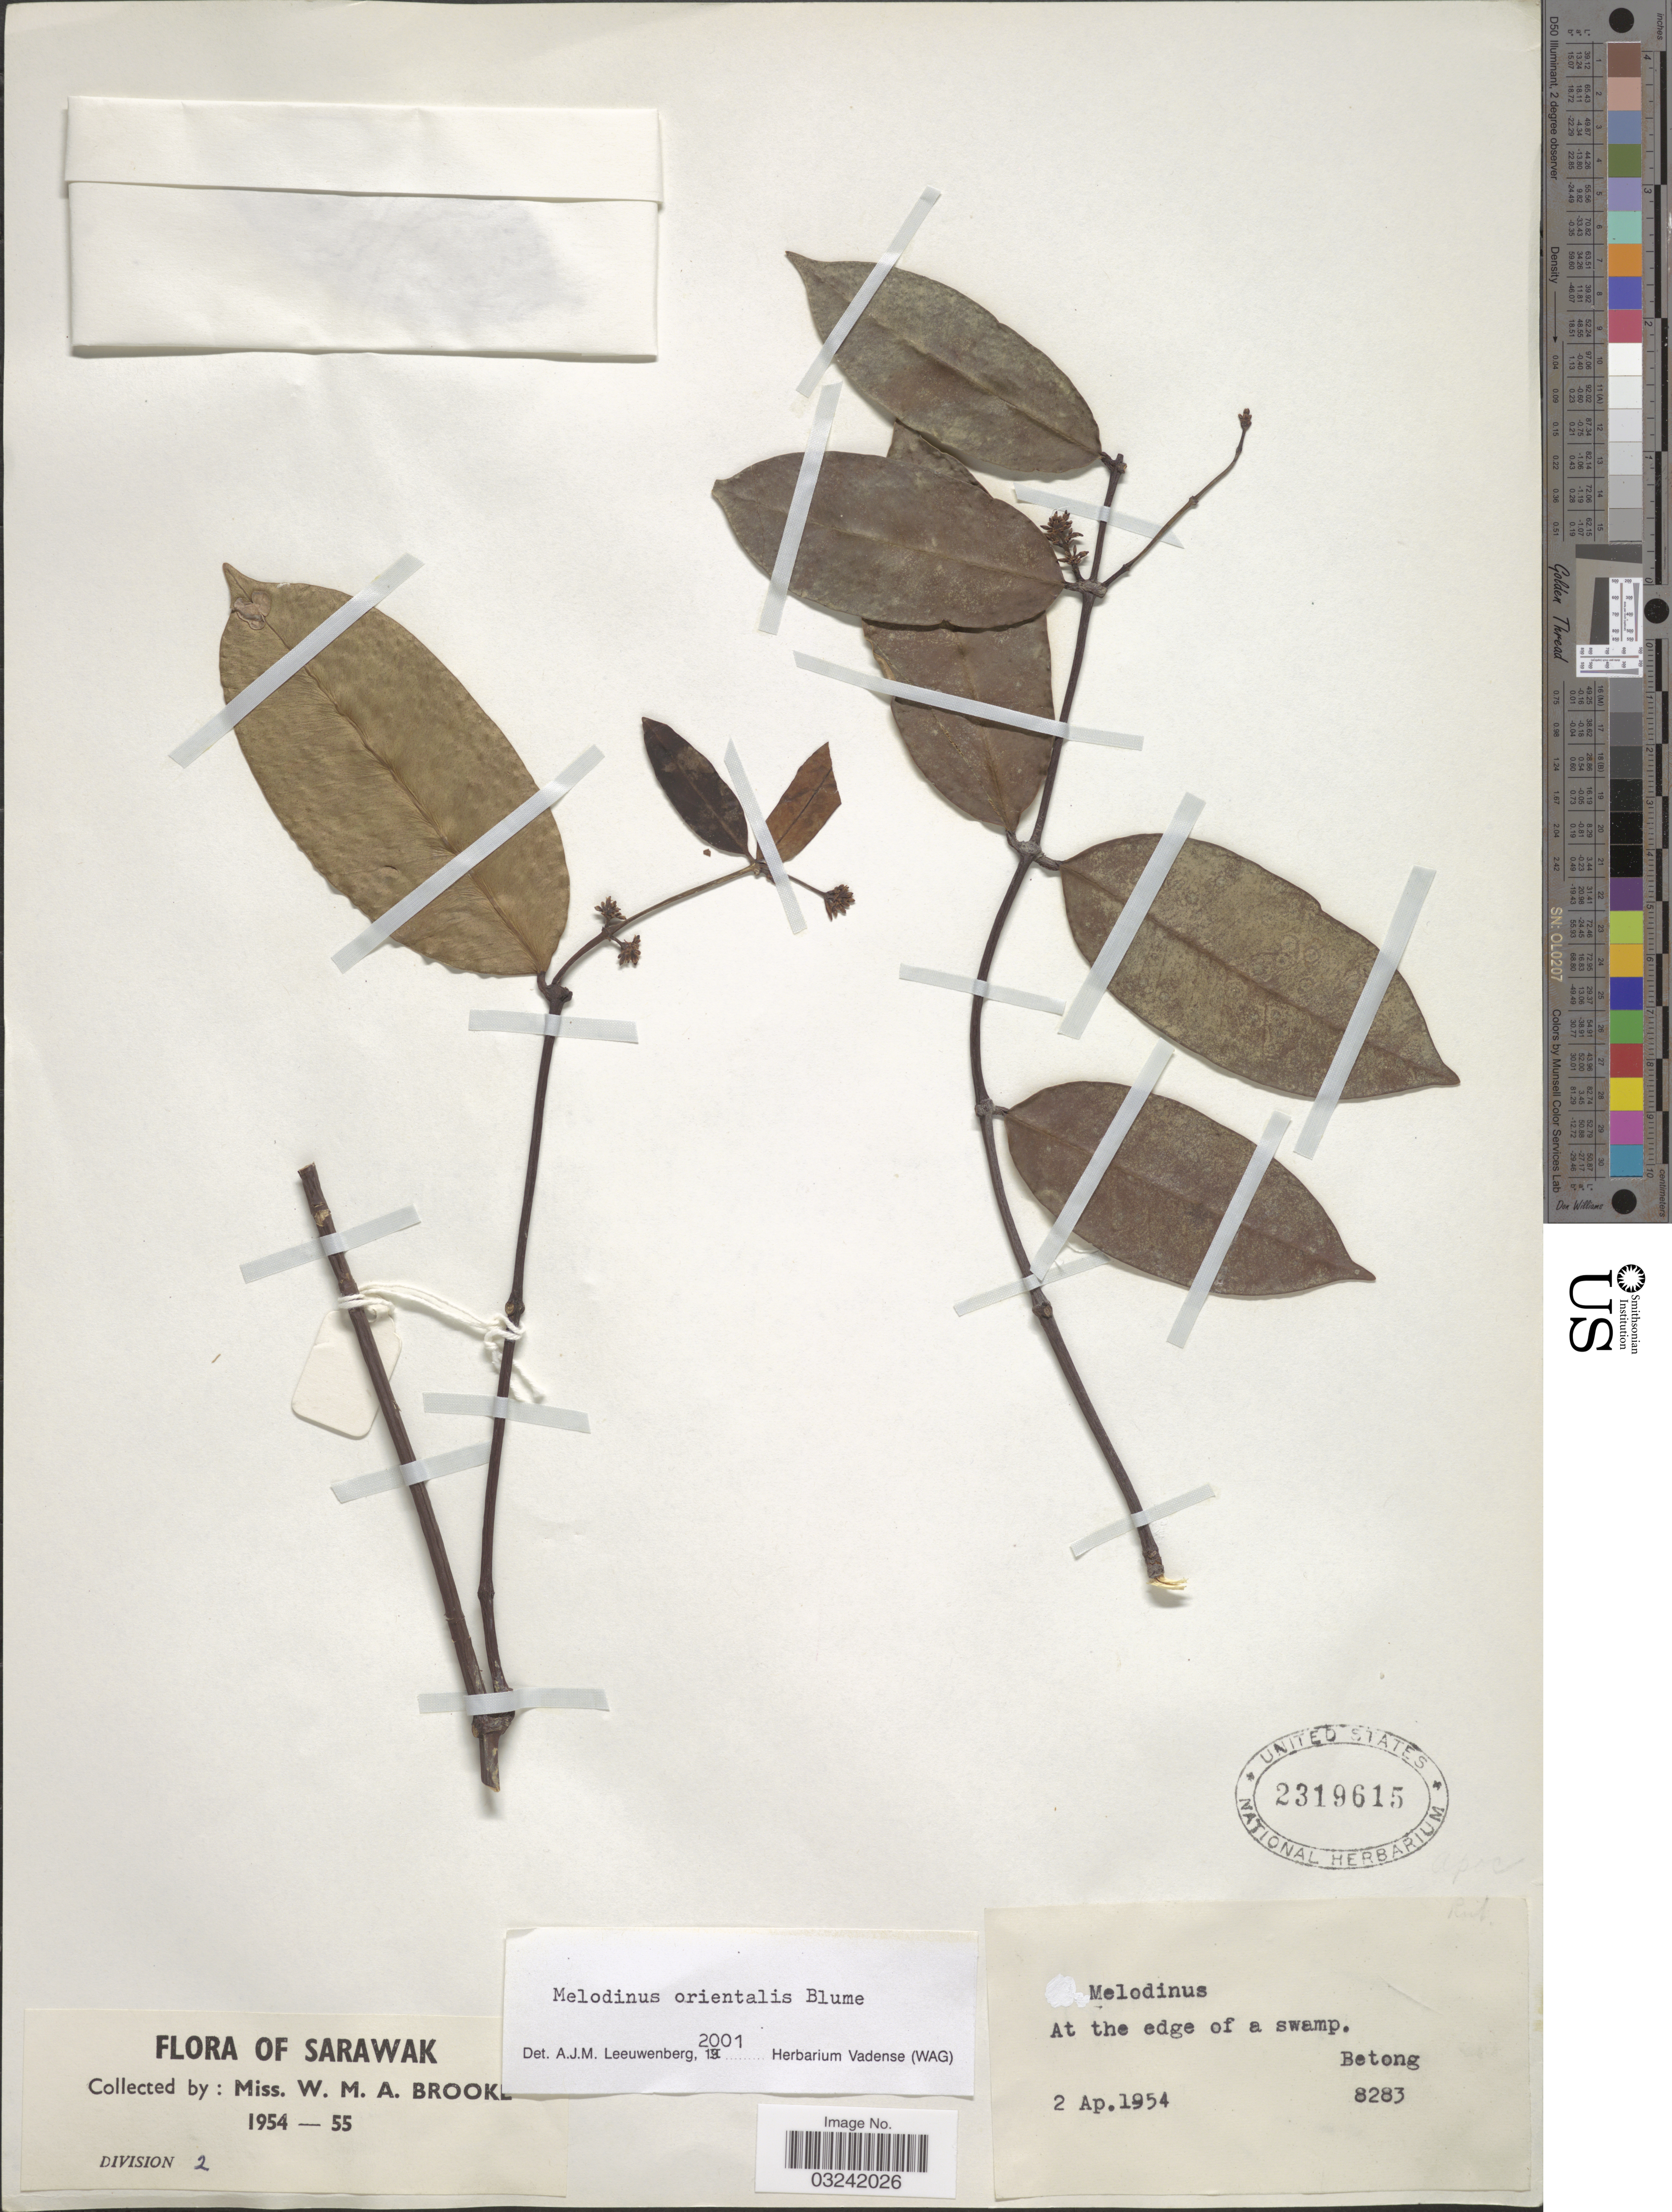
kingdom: Plantae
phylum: Tracheophyta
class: Magnoliopsida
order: Gentianales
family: Apocynaceae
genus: Melodinus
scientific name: Melodinus orientalis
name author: Blume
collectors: W. Brooke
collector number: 8283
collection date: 1954-04-02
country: Malaysia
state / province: Sarawak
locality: At the edge of a swamp, Betong.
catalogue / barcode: US 2319615